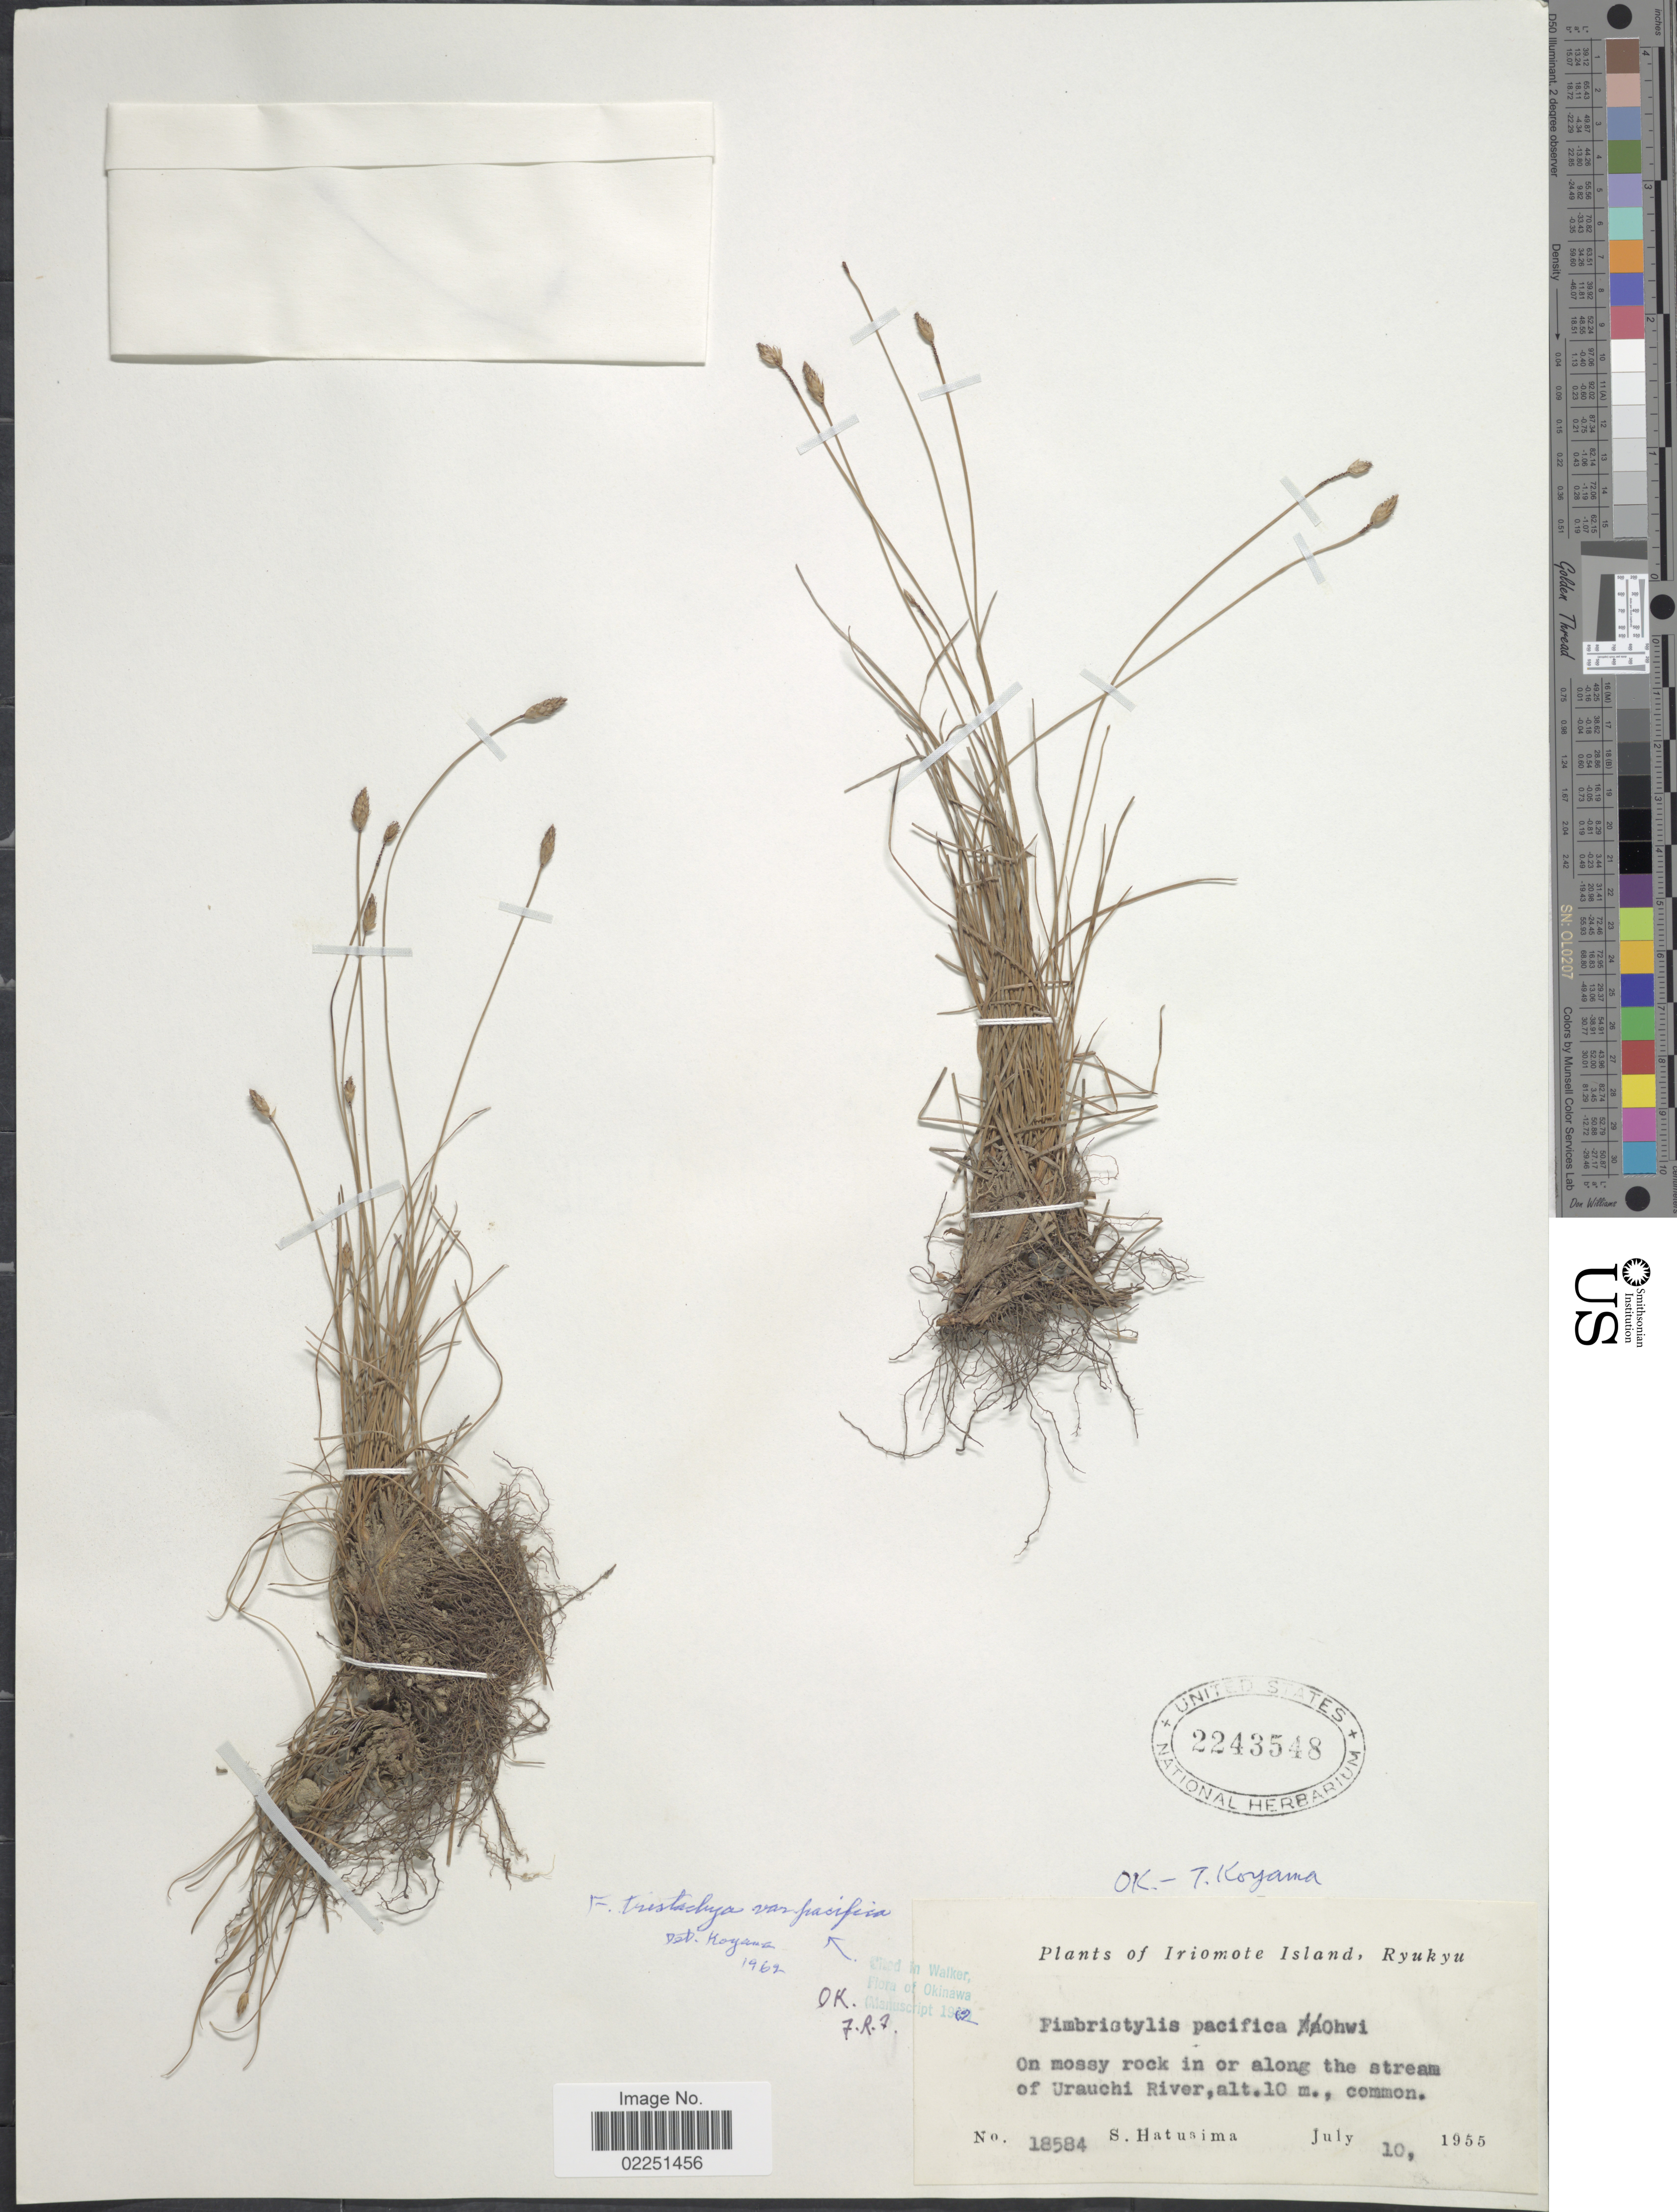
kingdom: Plantae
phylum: Tracheophyta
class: Liliopsida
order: Poales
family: Cyperaceae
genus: Fimbristylis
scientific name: Fimbristylis tristachya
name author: R. Br.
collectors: S. Hatusima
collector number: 18584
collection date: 1955-07-10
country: Japan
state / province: Okinawa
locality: Iriomote Island, Ryukyu. On mossy rock in or along the stream of Urauchi River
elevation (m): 10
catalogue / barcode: US 2243548